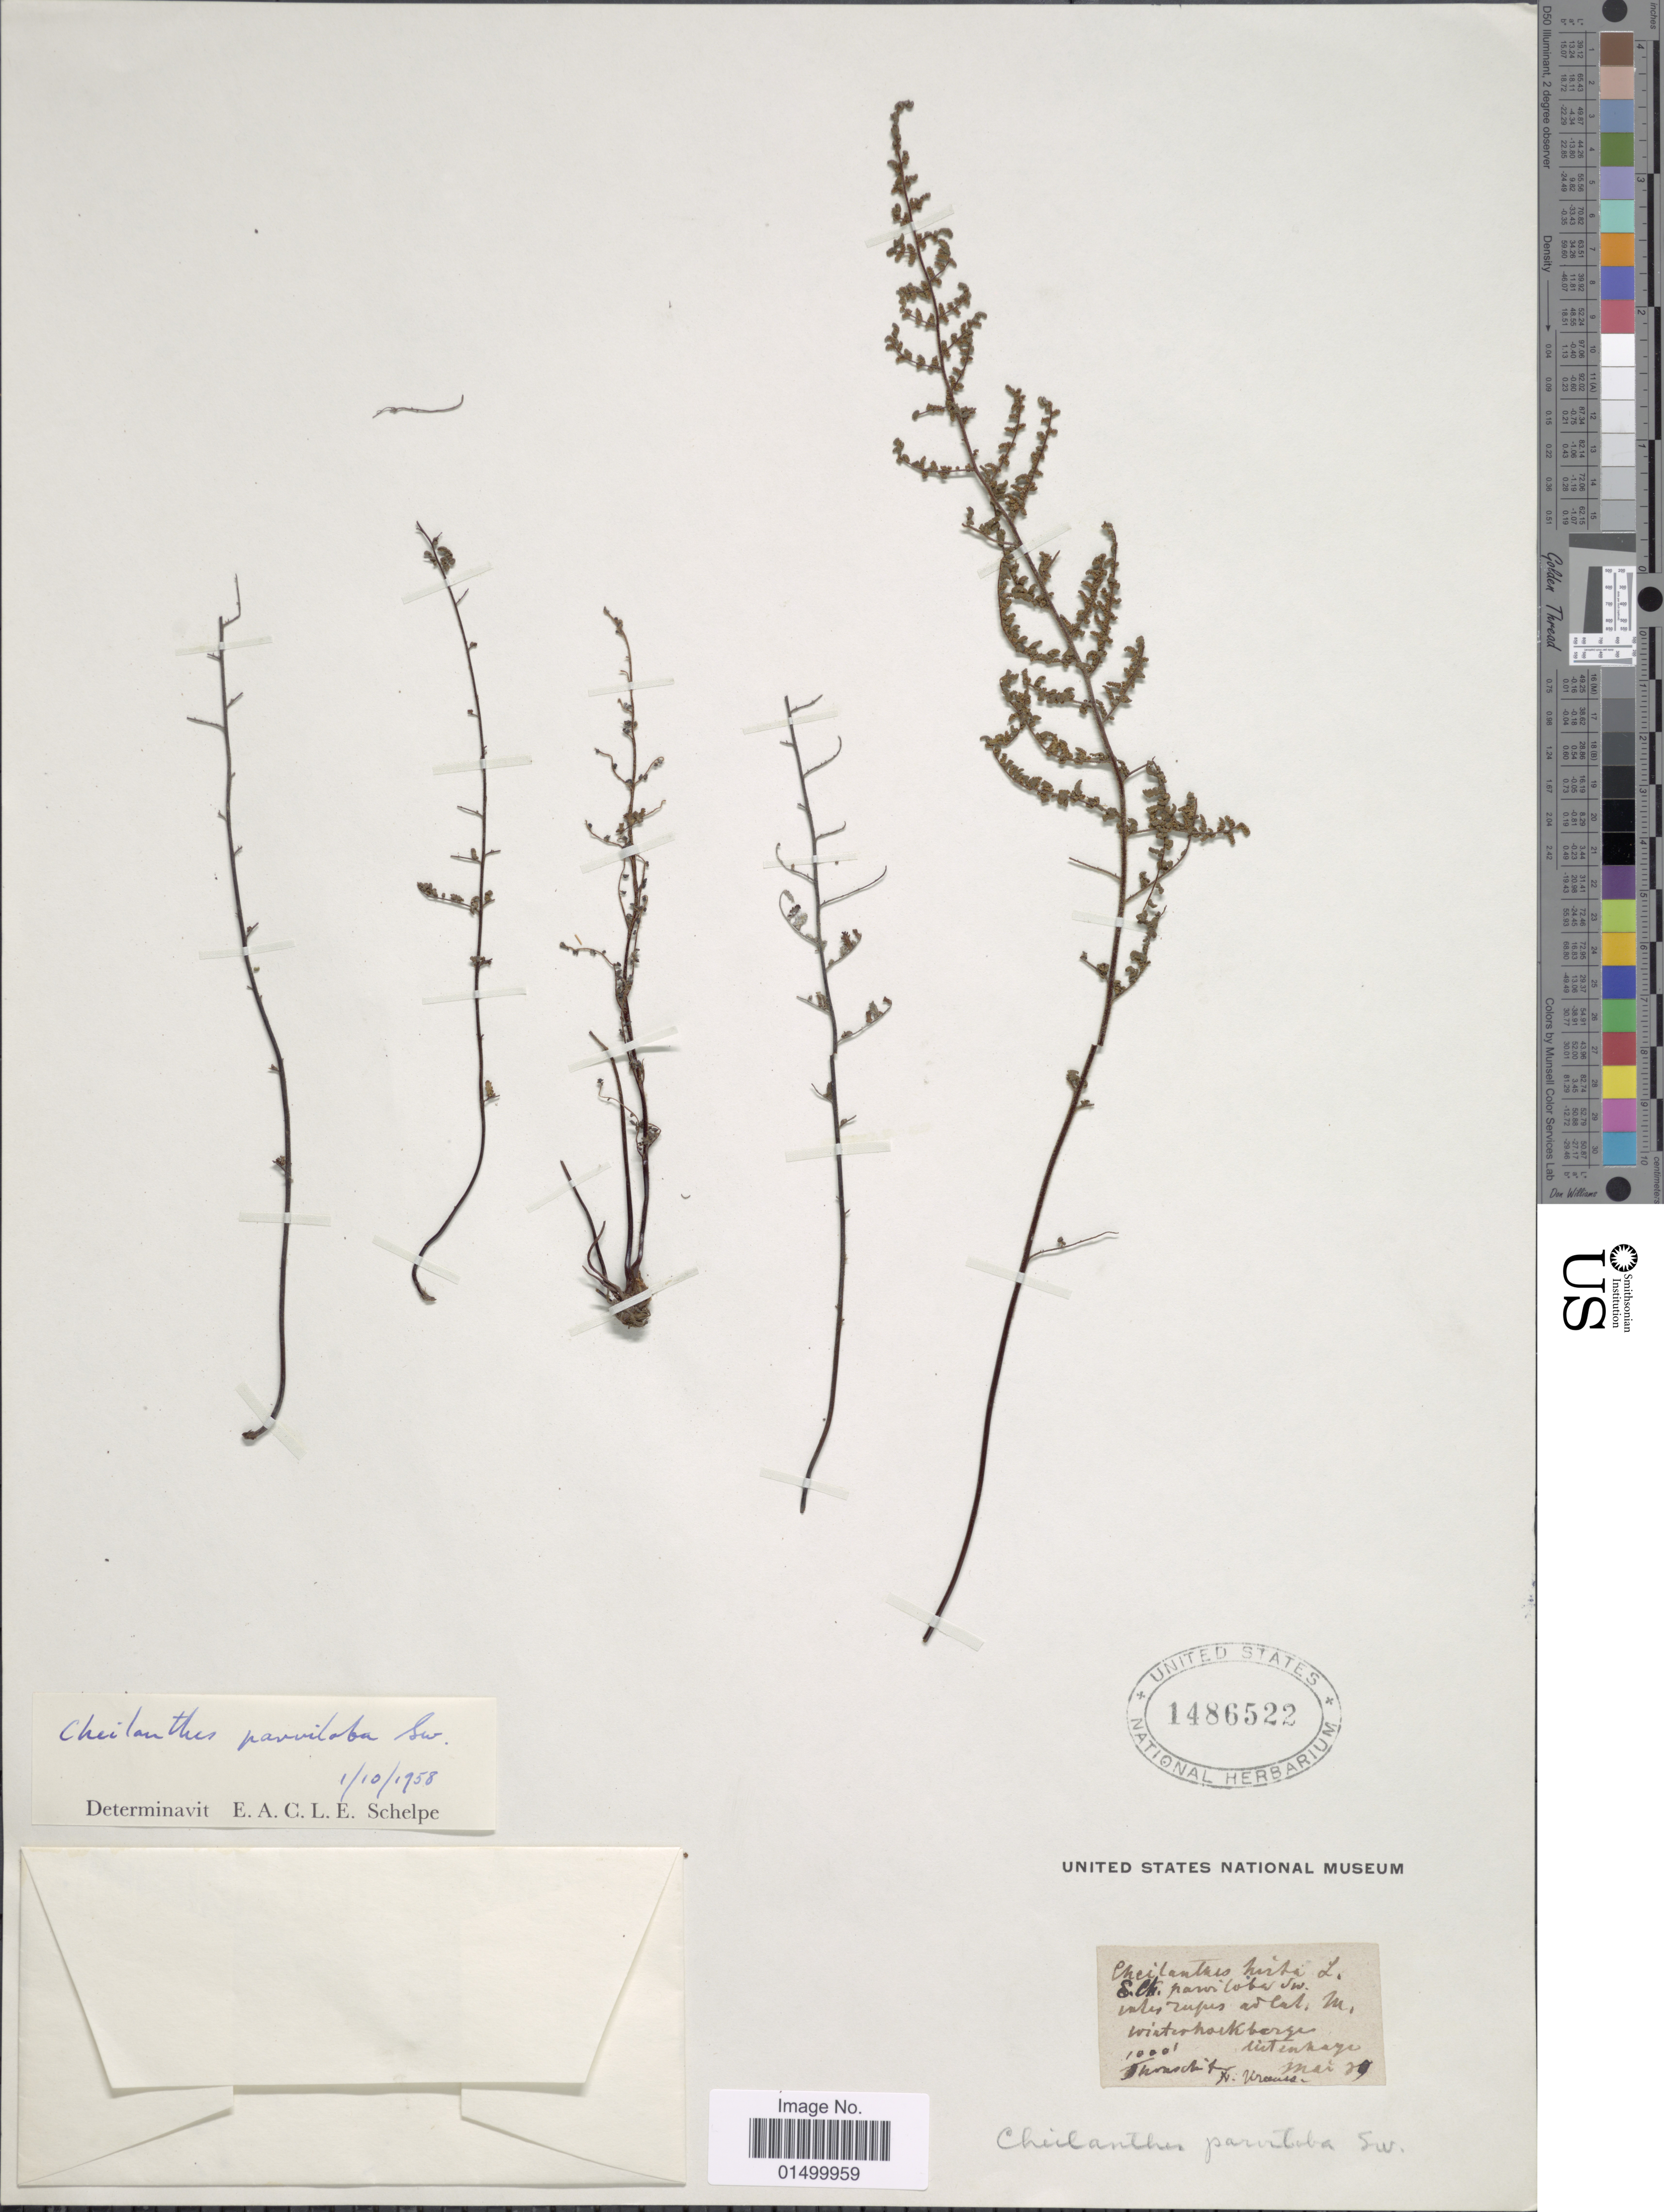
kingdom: Plantae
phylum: Tracheophyta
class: Polypodiopsida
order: Polypodiales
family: Pteridaceae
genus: Cheilanthes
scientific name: Cheilanthes parviloba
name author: (Sw.) Sw.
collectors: N. Krauss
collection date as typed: Transcribed d/m/y: /5/39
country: South Africa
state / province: Eastern Cape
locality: Winterhoekberge Uitenhage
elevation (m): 305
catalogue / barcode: US 1486522